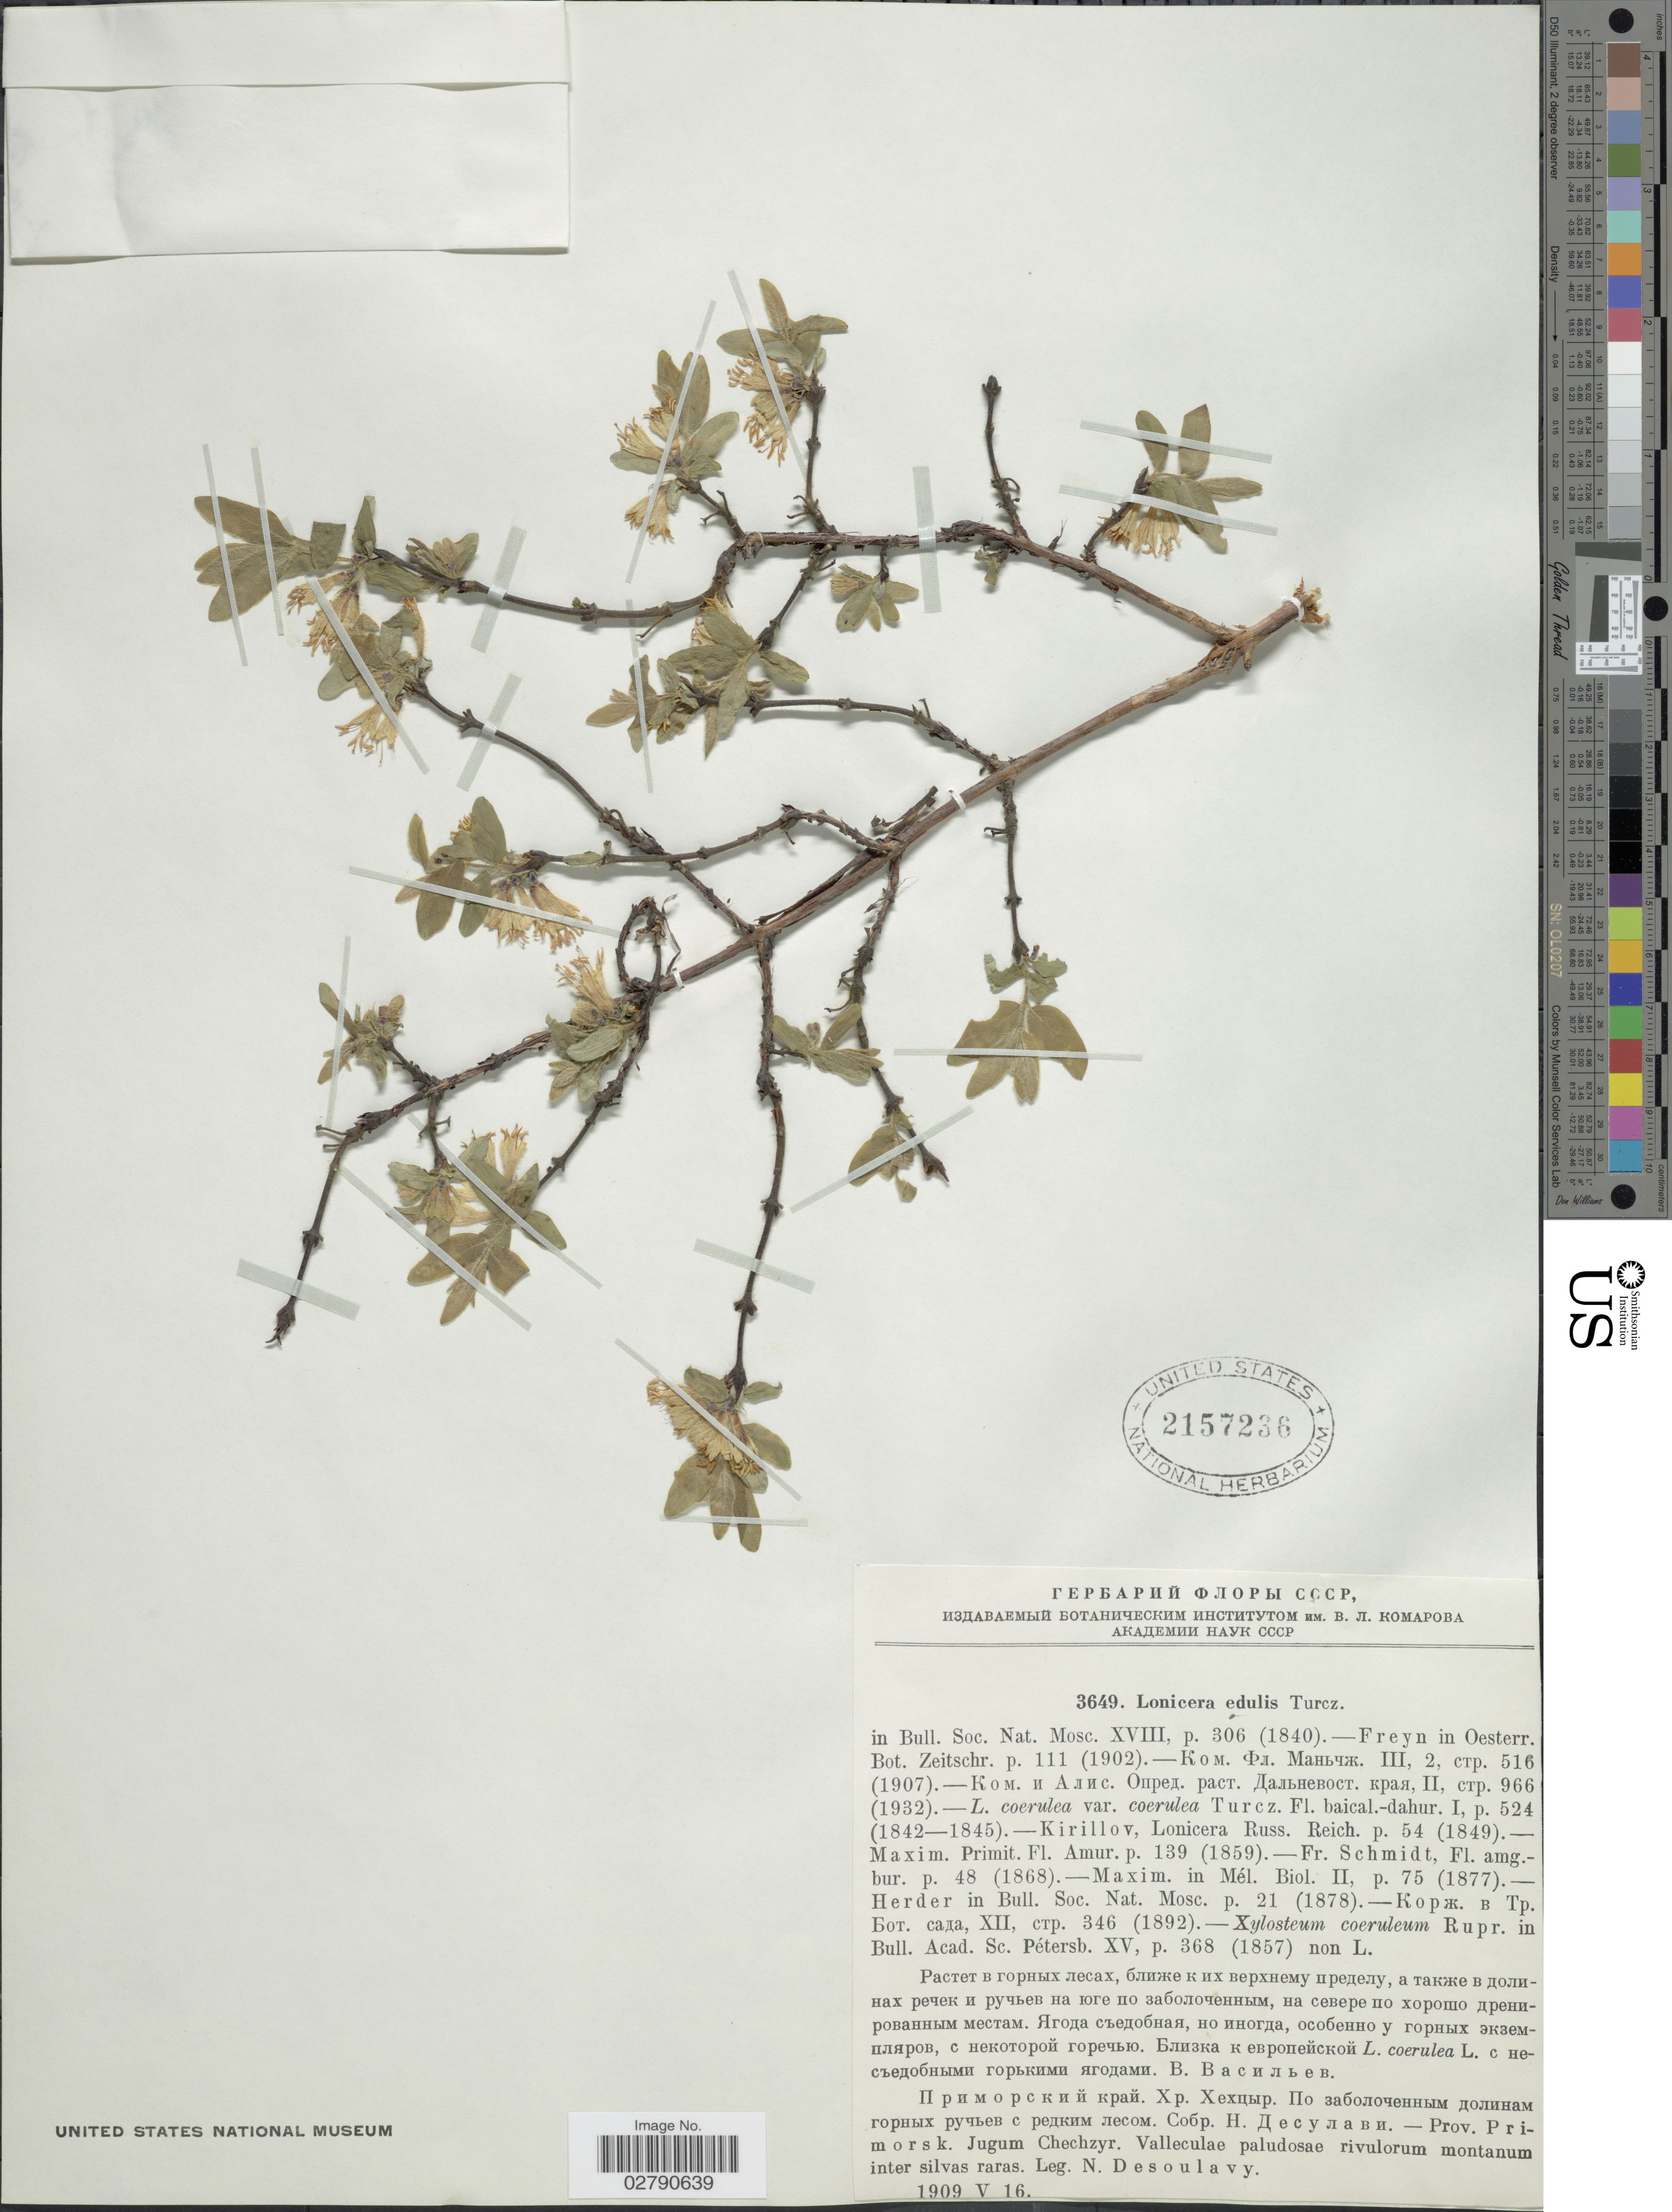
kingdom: Plantae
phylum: Tracheophyta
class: Magnoliopsida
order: Dipsacales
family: Caprifoliaceae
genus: Lonicera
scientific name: Lonicera edulis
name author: Turcz. ex Freyn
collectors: N. Desoulavy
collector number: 3649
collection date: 1909-05-16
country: Russian Federation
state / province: Leningrad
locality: Prov. Primorsk. Jugum Chechzyr. Valleculae paludosae rivulorum montanum inter silvas raras.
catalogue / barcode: US 2157236